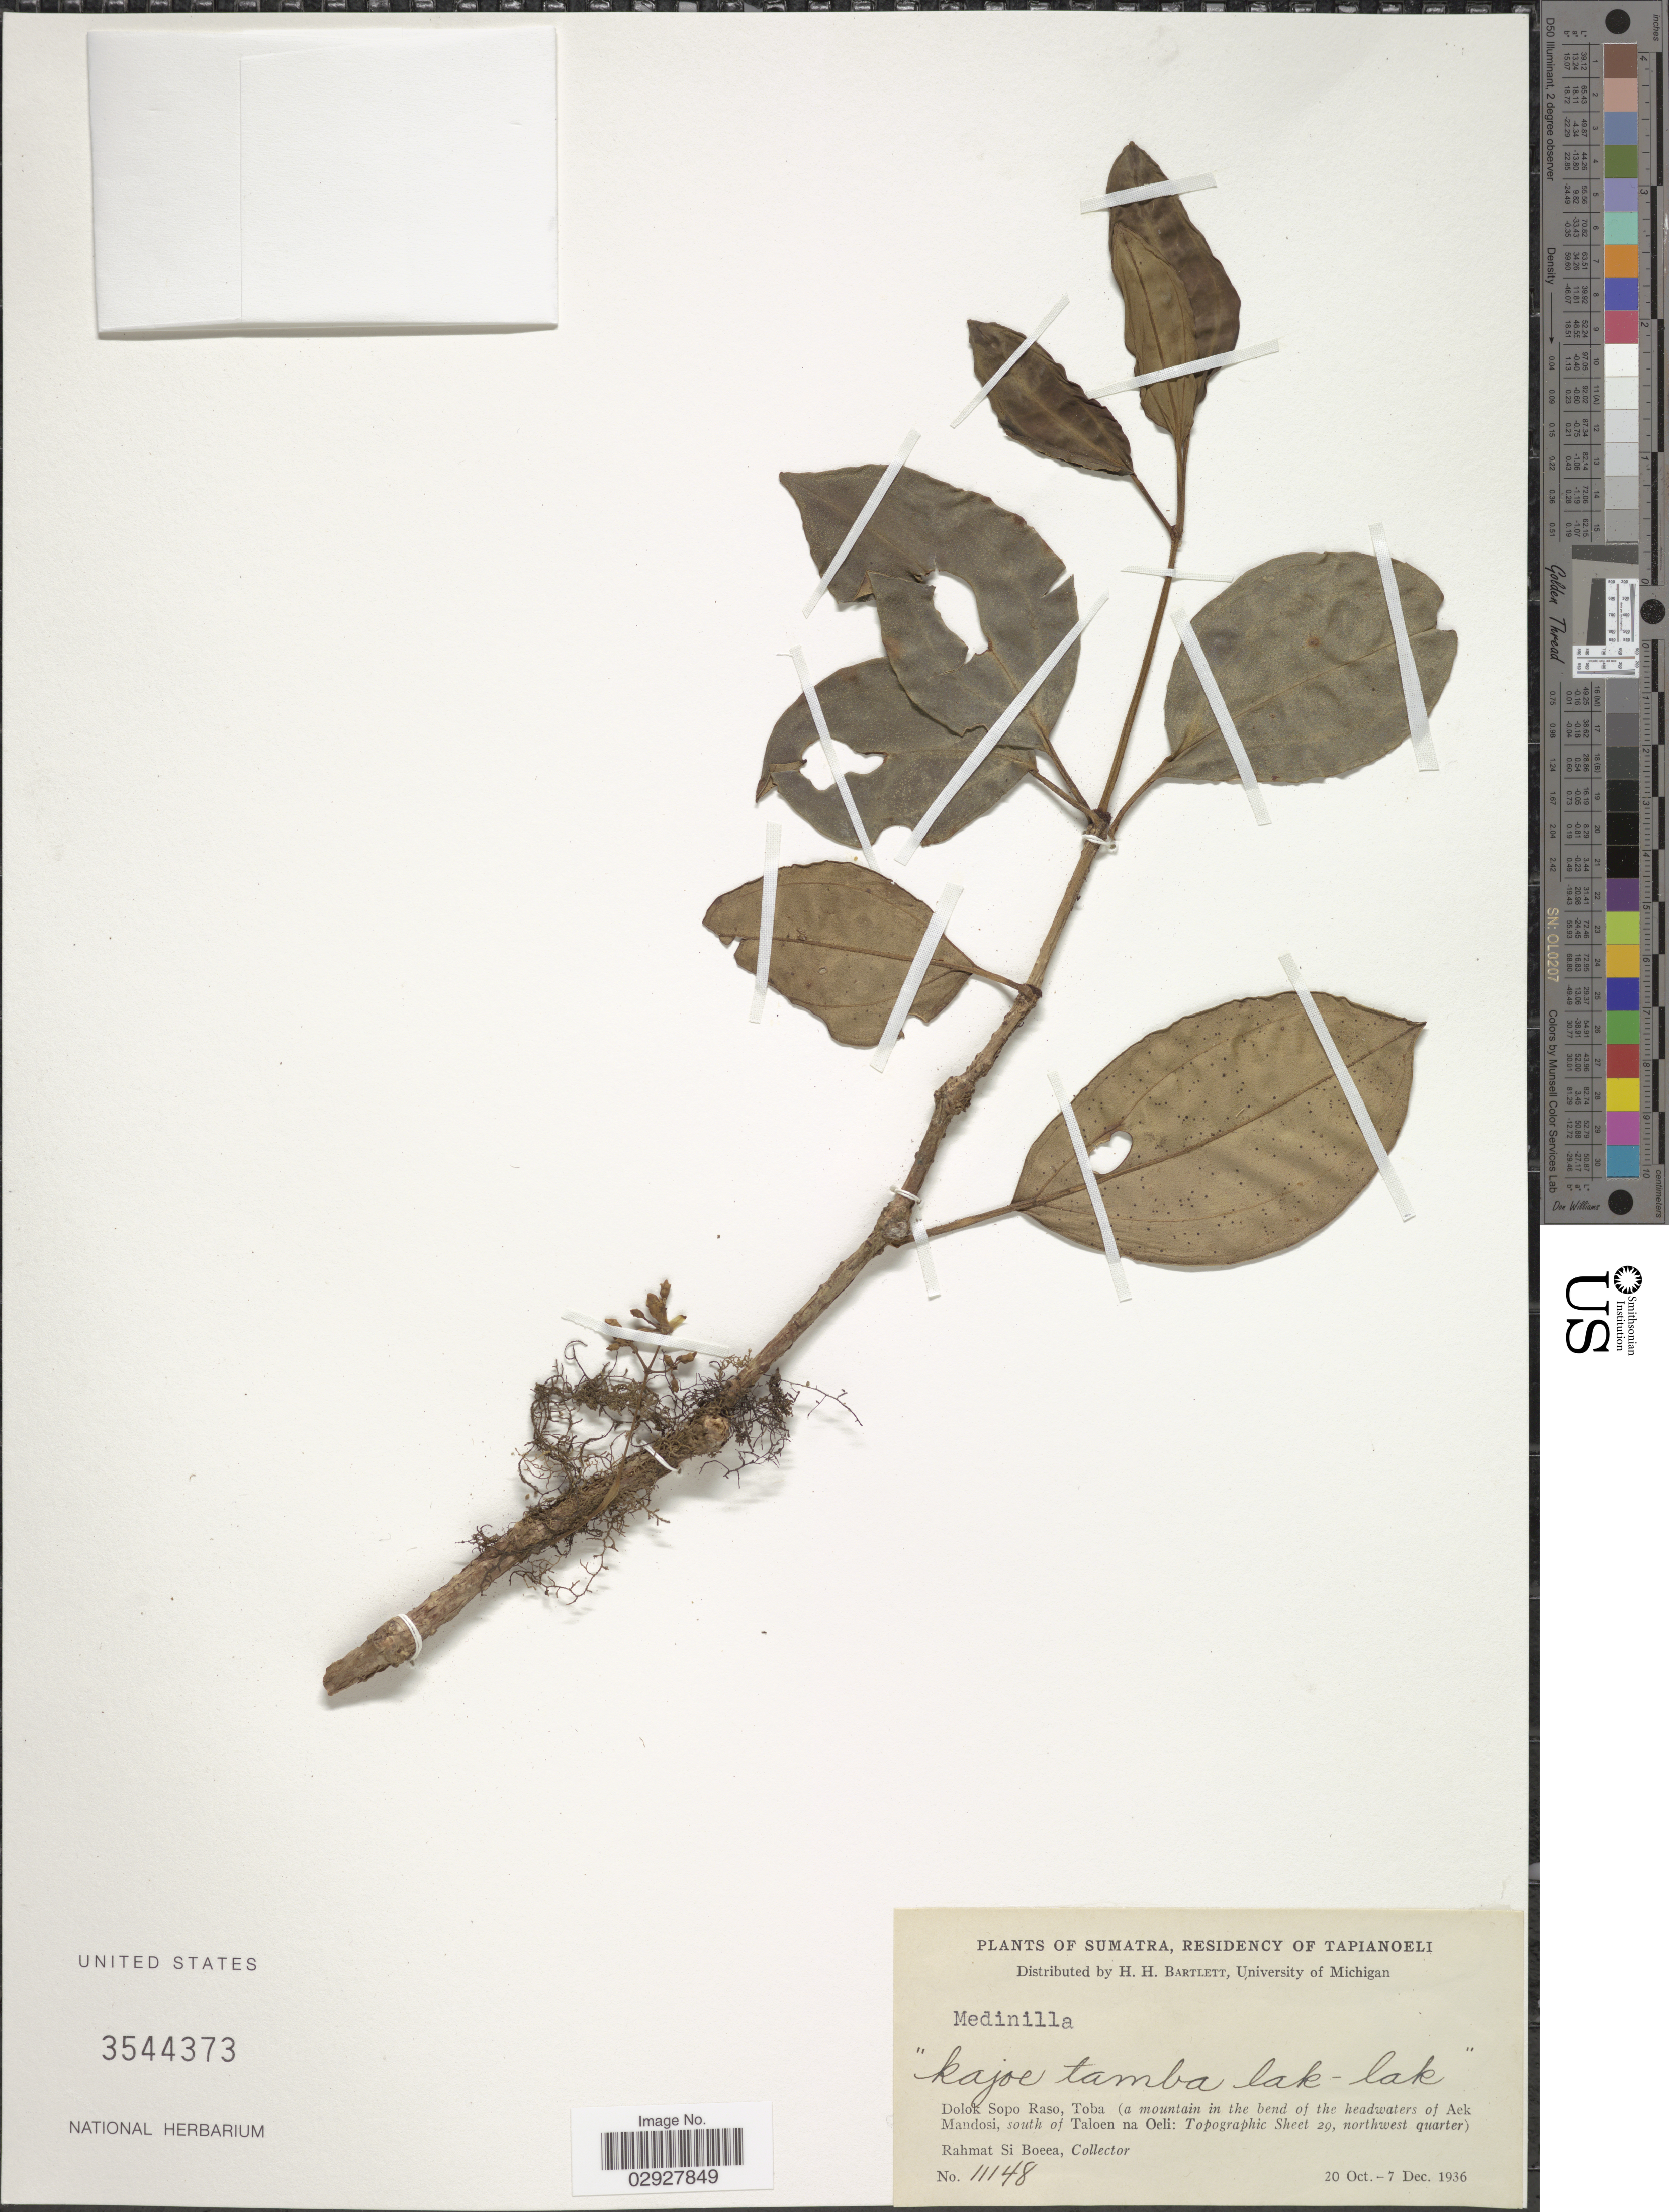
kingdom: Plantae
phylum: Tracheophyta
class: Magnoliopsida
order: Myrtales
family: Melastomataceae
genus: Medinilla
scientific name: Medinilla sp.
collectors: Rahmat Si Boeea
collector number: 11148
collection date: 1936-10-20/1936-12-07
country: Indonesia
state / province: Sumatra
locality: Residency of Tapianoeli. Dolok Sopo Raso, Toba (a mountain in the bend of the headwaters of Aek Mandosi, south of Taloen na Oeli: Topographic Sheet 29, northwest quarter).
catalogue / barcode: US 3544373